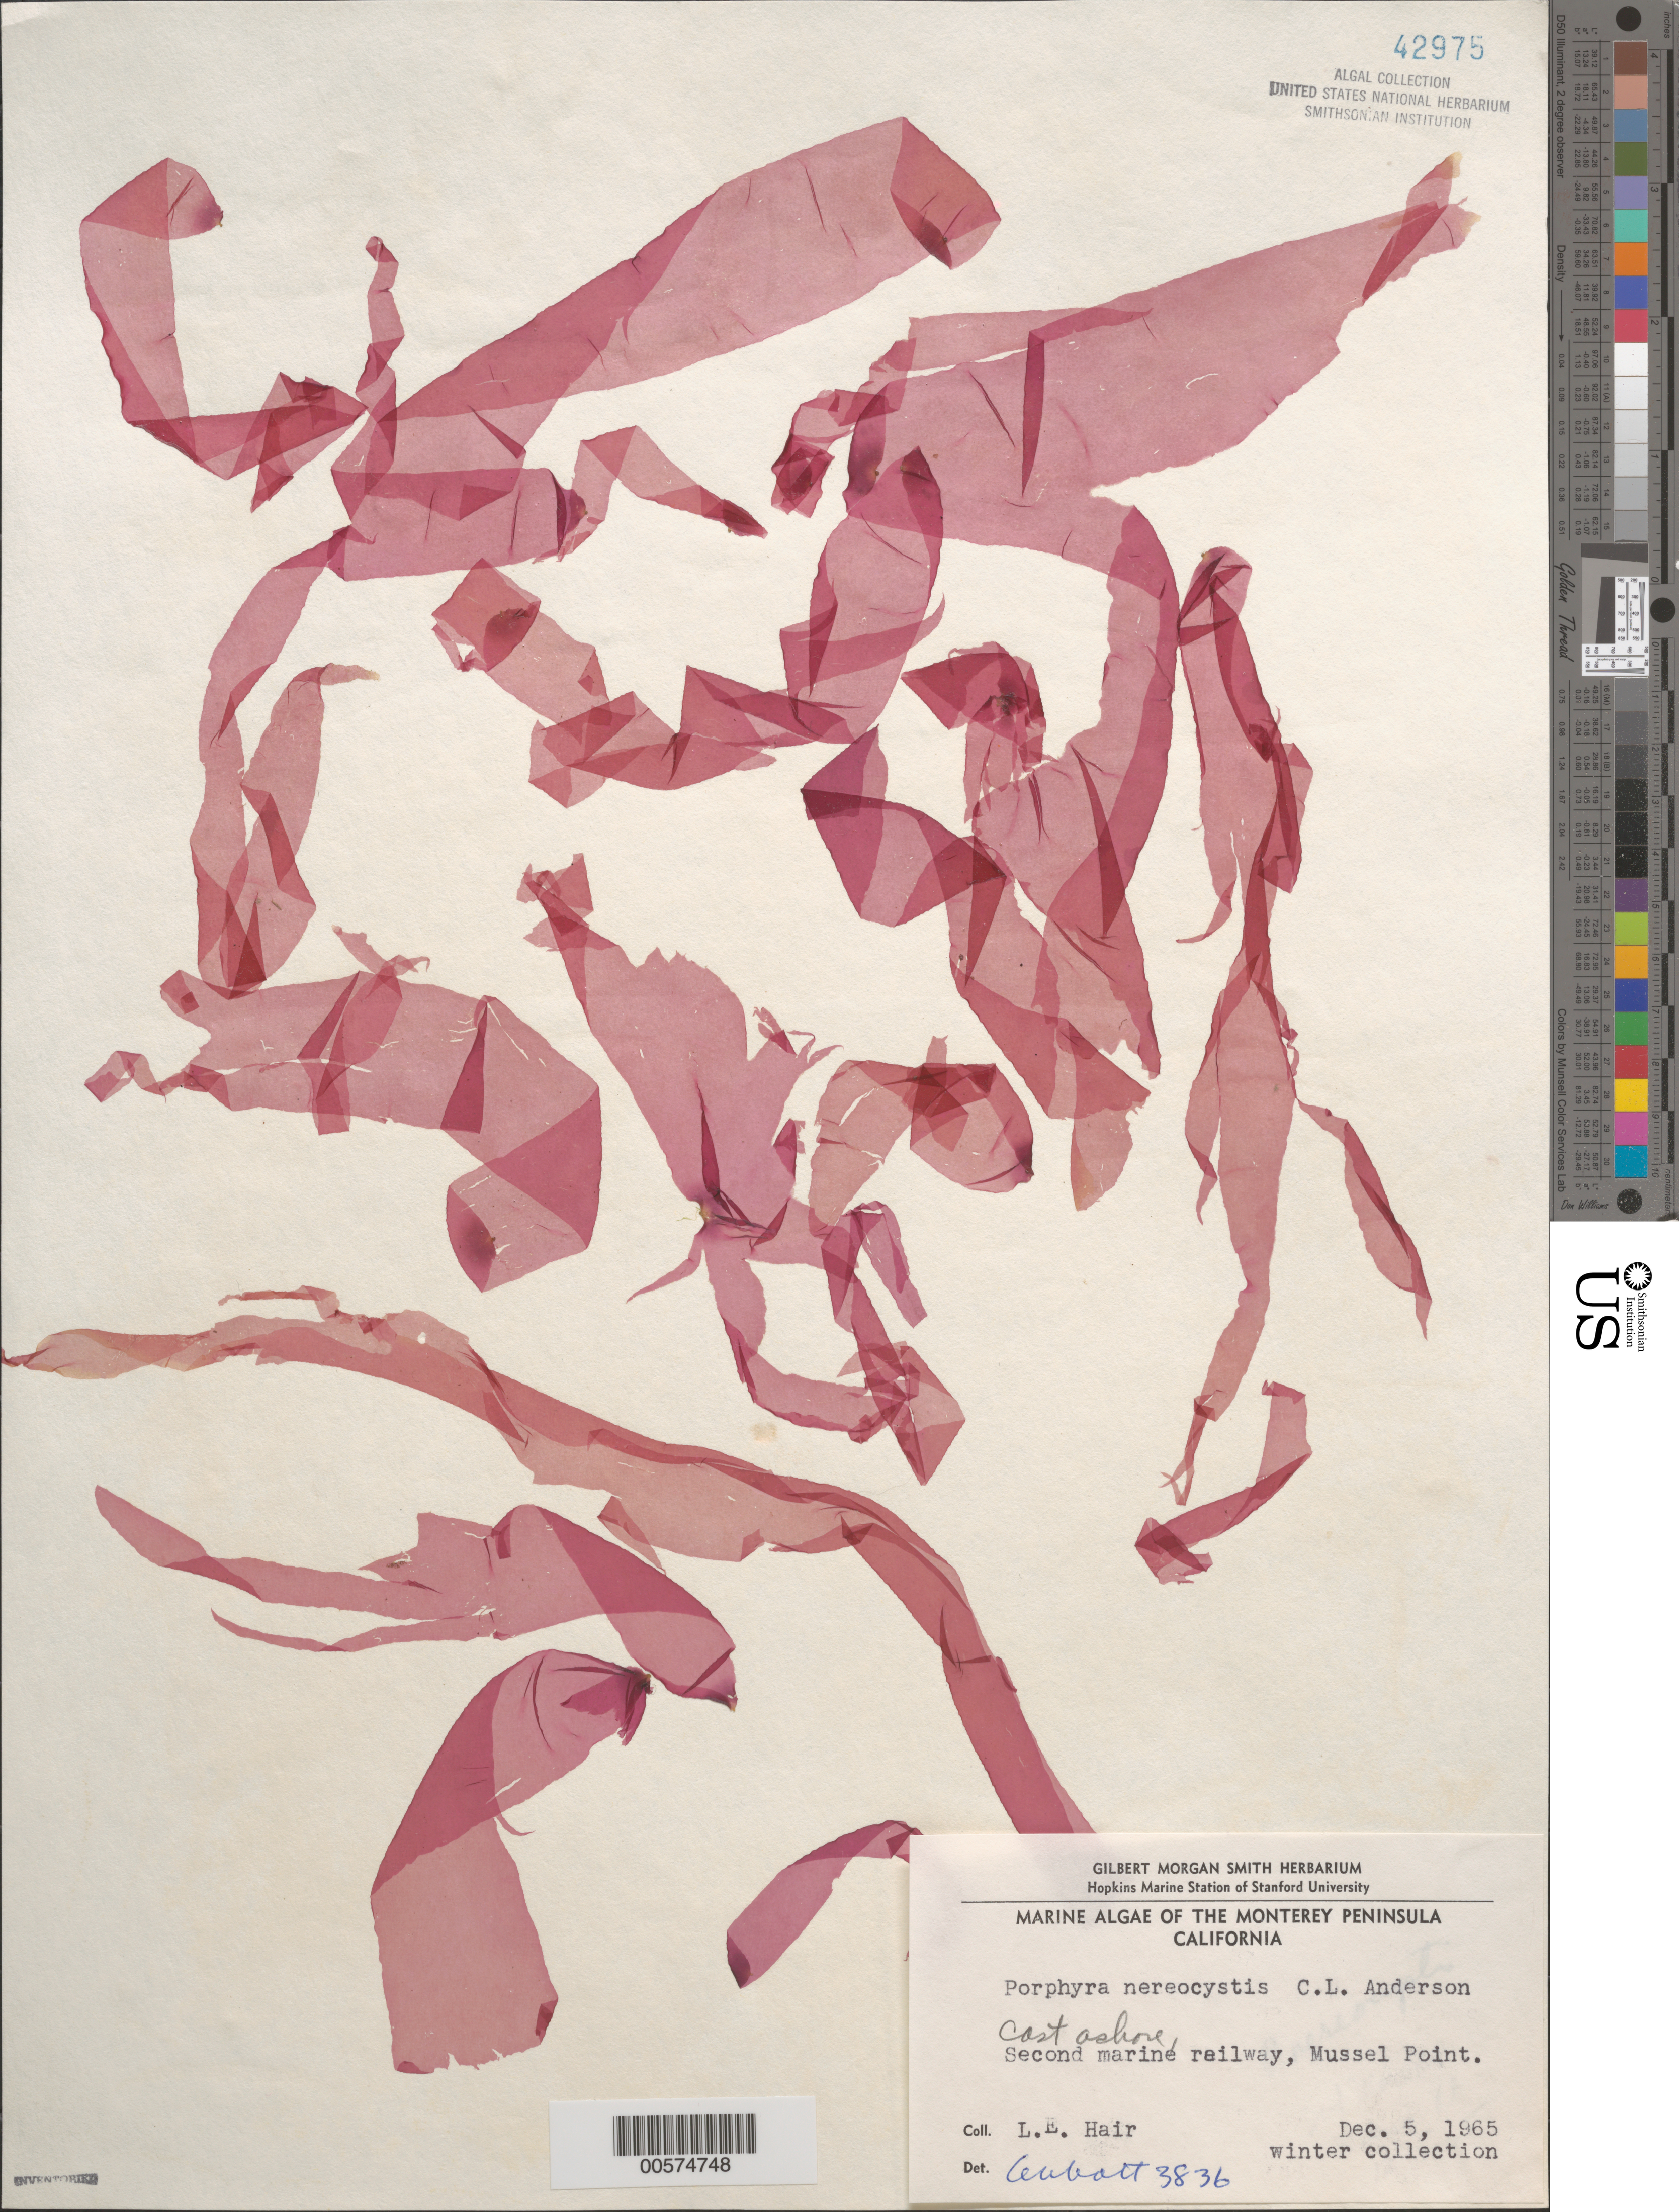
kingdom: Plantae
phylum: Rhodophyta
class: Bangiophyceae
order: Bangiales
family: Bangiaceae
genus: Pyropia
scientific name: Pyropia nereocystis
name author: (C.L. Anderson) S.C. Lindstrom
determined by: Algae name updating Project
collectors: L. Hair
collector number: IAA 3836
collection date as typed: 05 Dec 1965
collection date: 1965-12-05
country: United States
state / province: California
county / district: Monterey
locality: Mussel Point, second marine railway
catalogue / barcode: US 42975